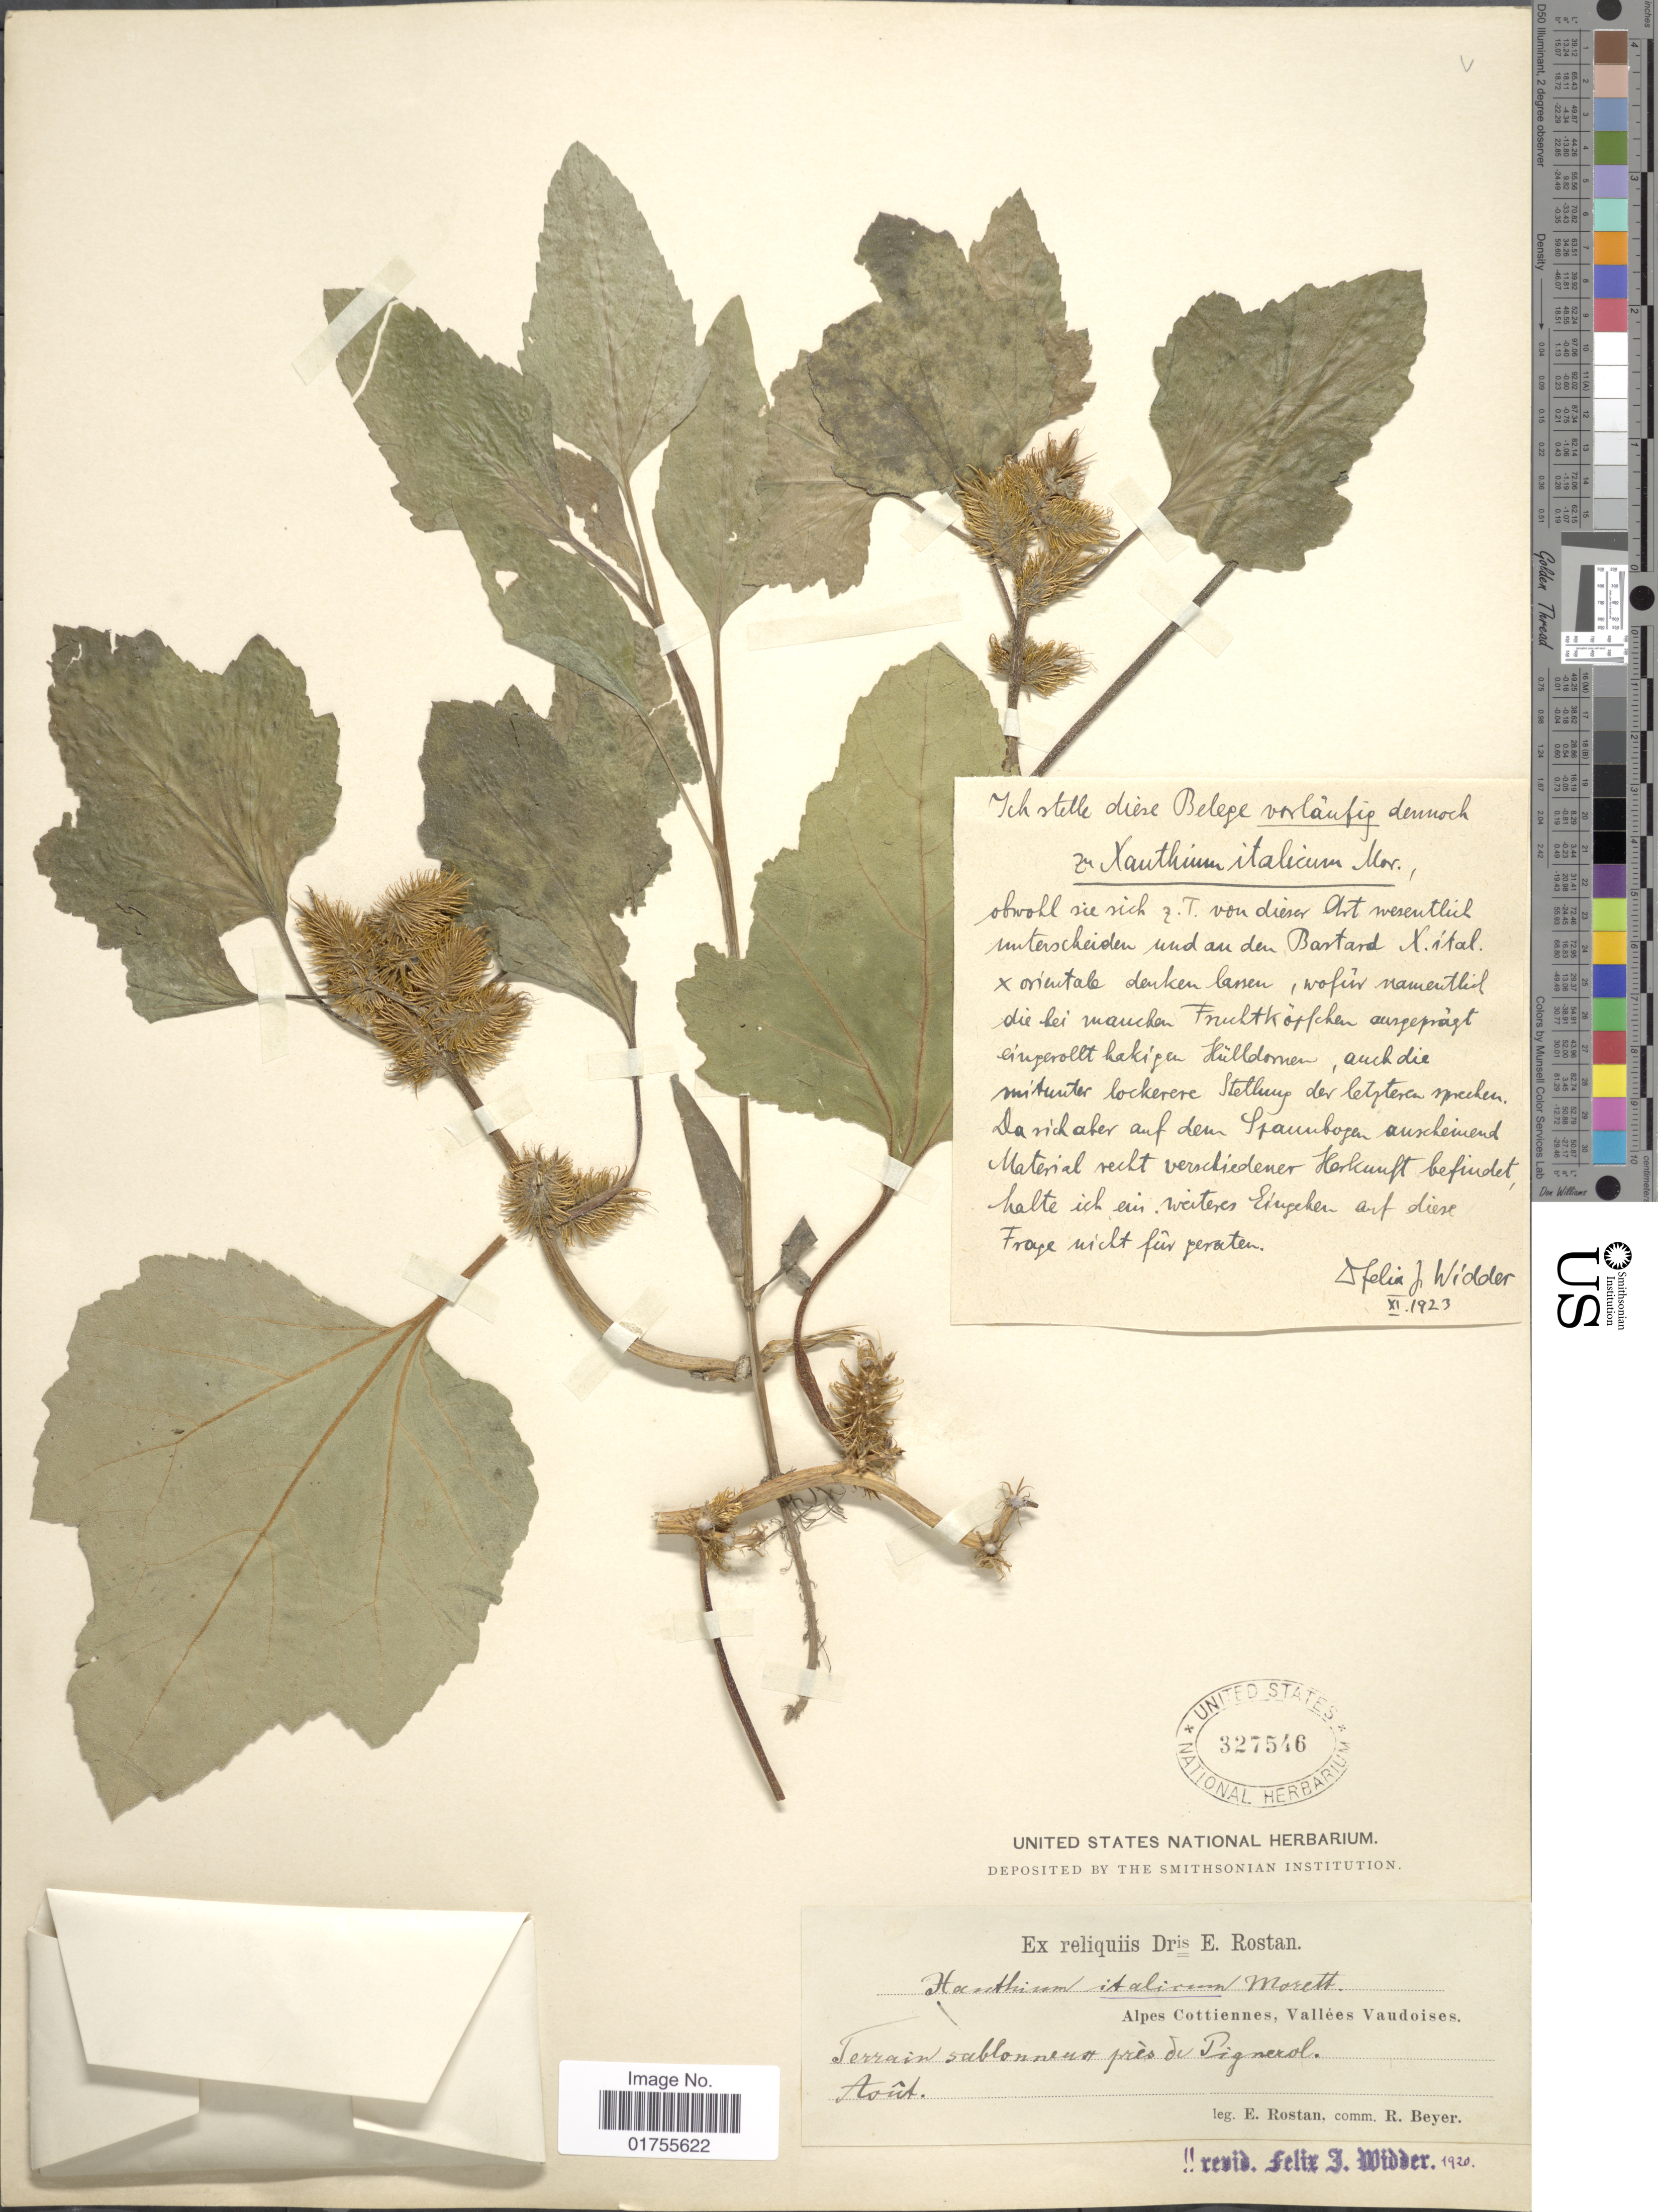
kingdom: Plantae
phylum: Tracheophyta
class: Magnoliopsida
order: Asterales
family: Asteraceae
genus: Xanthium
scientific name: Xanthium italicum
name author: Moretti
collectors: E. Rostan & R. Beyer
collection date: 1920-08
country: Italy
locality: Terrain sablonena, pres de Pignerol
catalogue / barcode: US 327546